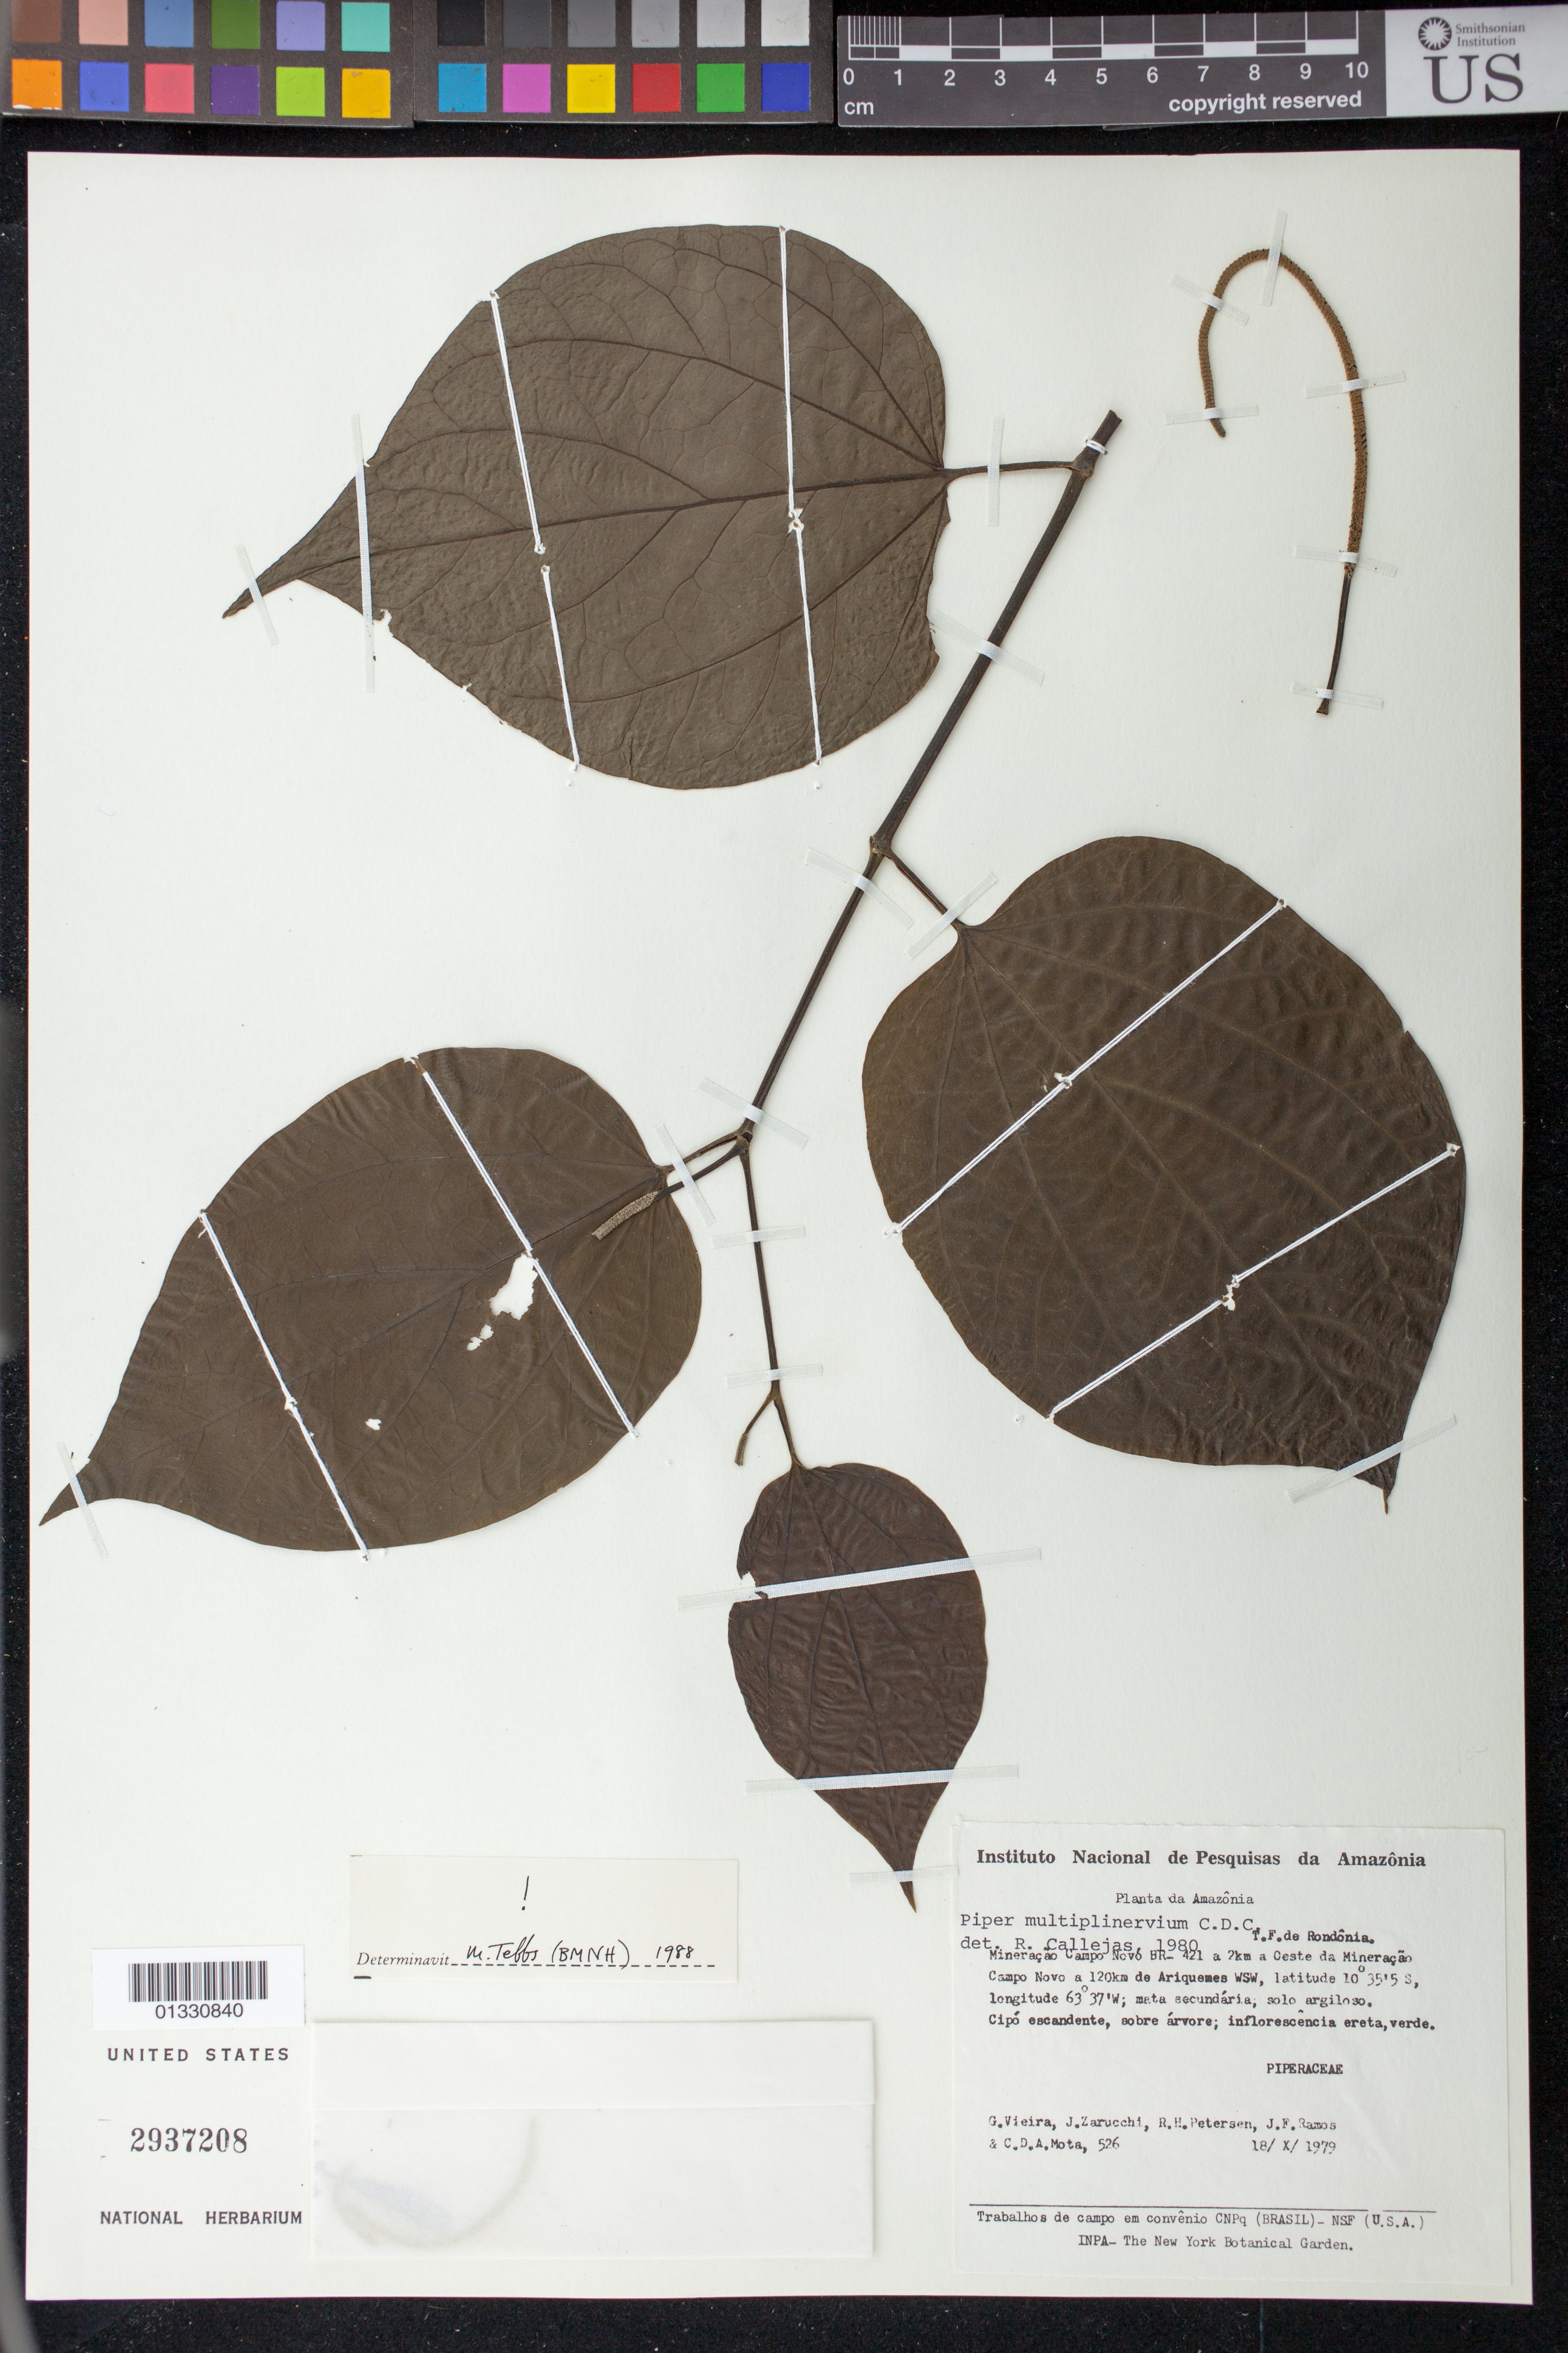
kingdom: Plantae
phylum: Tracheophyta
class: Magnoliopsida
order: Piperales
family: Piperaceae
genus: Piper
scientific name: Piper multiplinervium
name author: C. DC.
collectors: G. Vieira, J. L. Zarucchi, R. H. Petersen, J. F. Ramos & C. D. A. Mota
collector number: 526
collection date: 1979-10-18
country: Brazil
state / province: Rondônia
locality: Mineração Campo Novo BR 421; a 2 Km a Oste da Mineração Campo Novo a 120 Km de Ariquemes WSW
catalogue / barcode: US 2937208